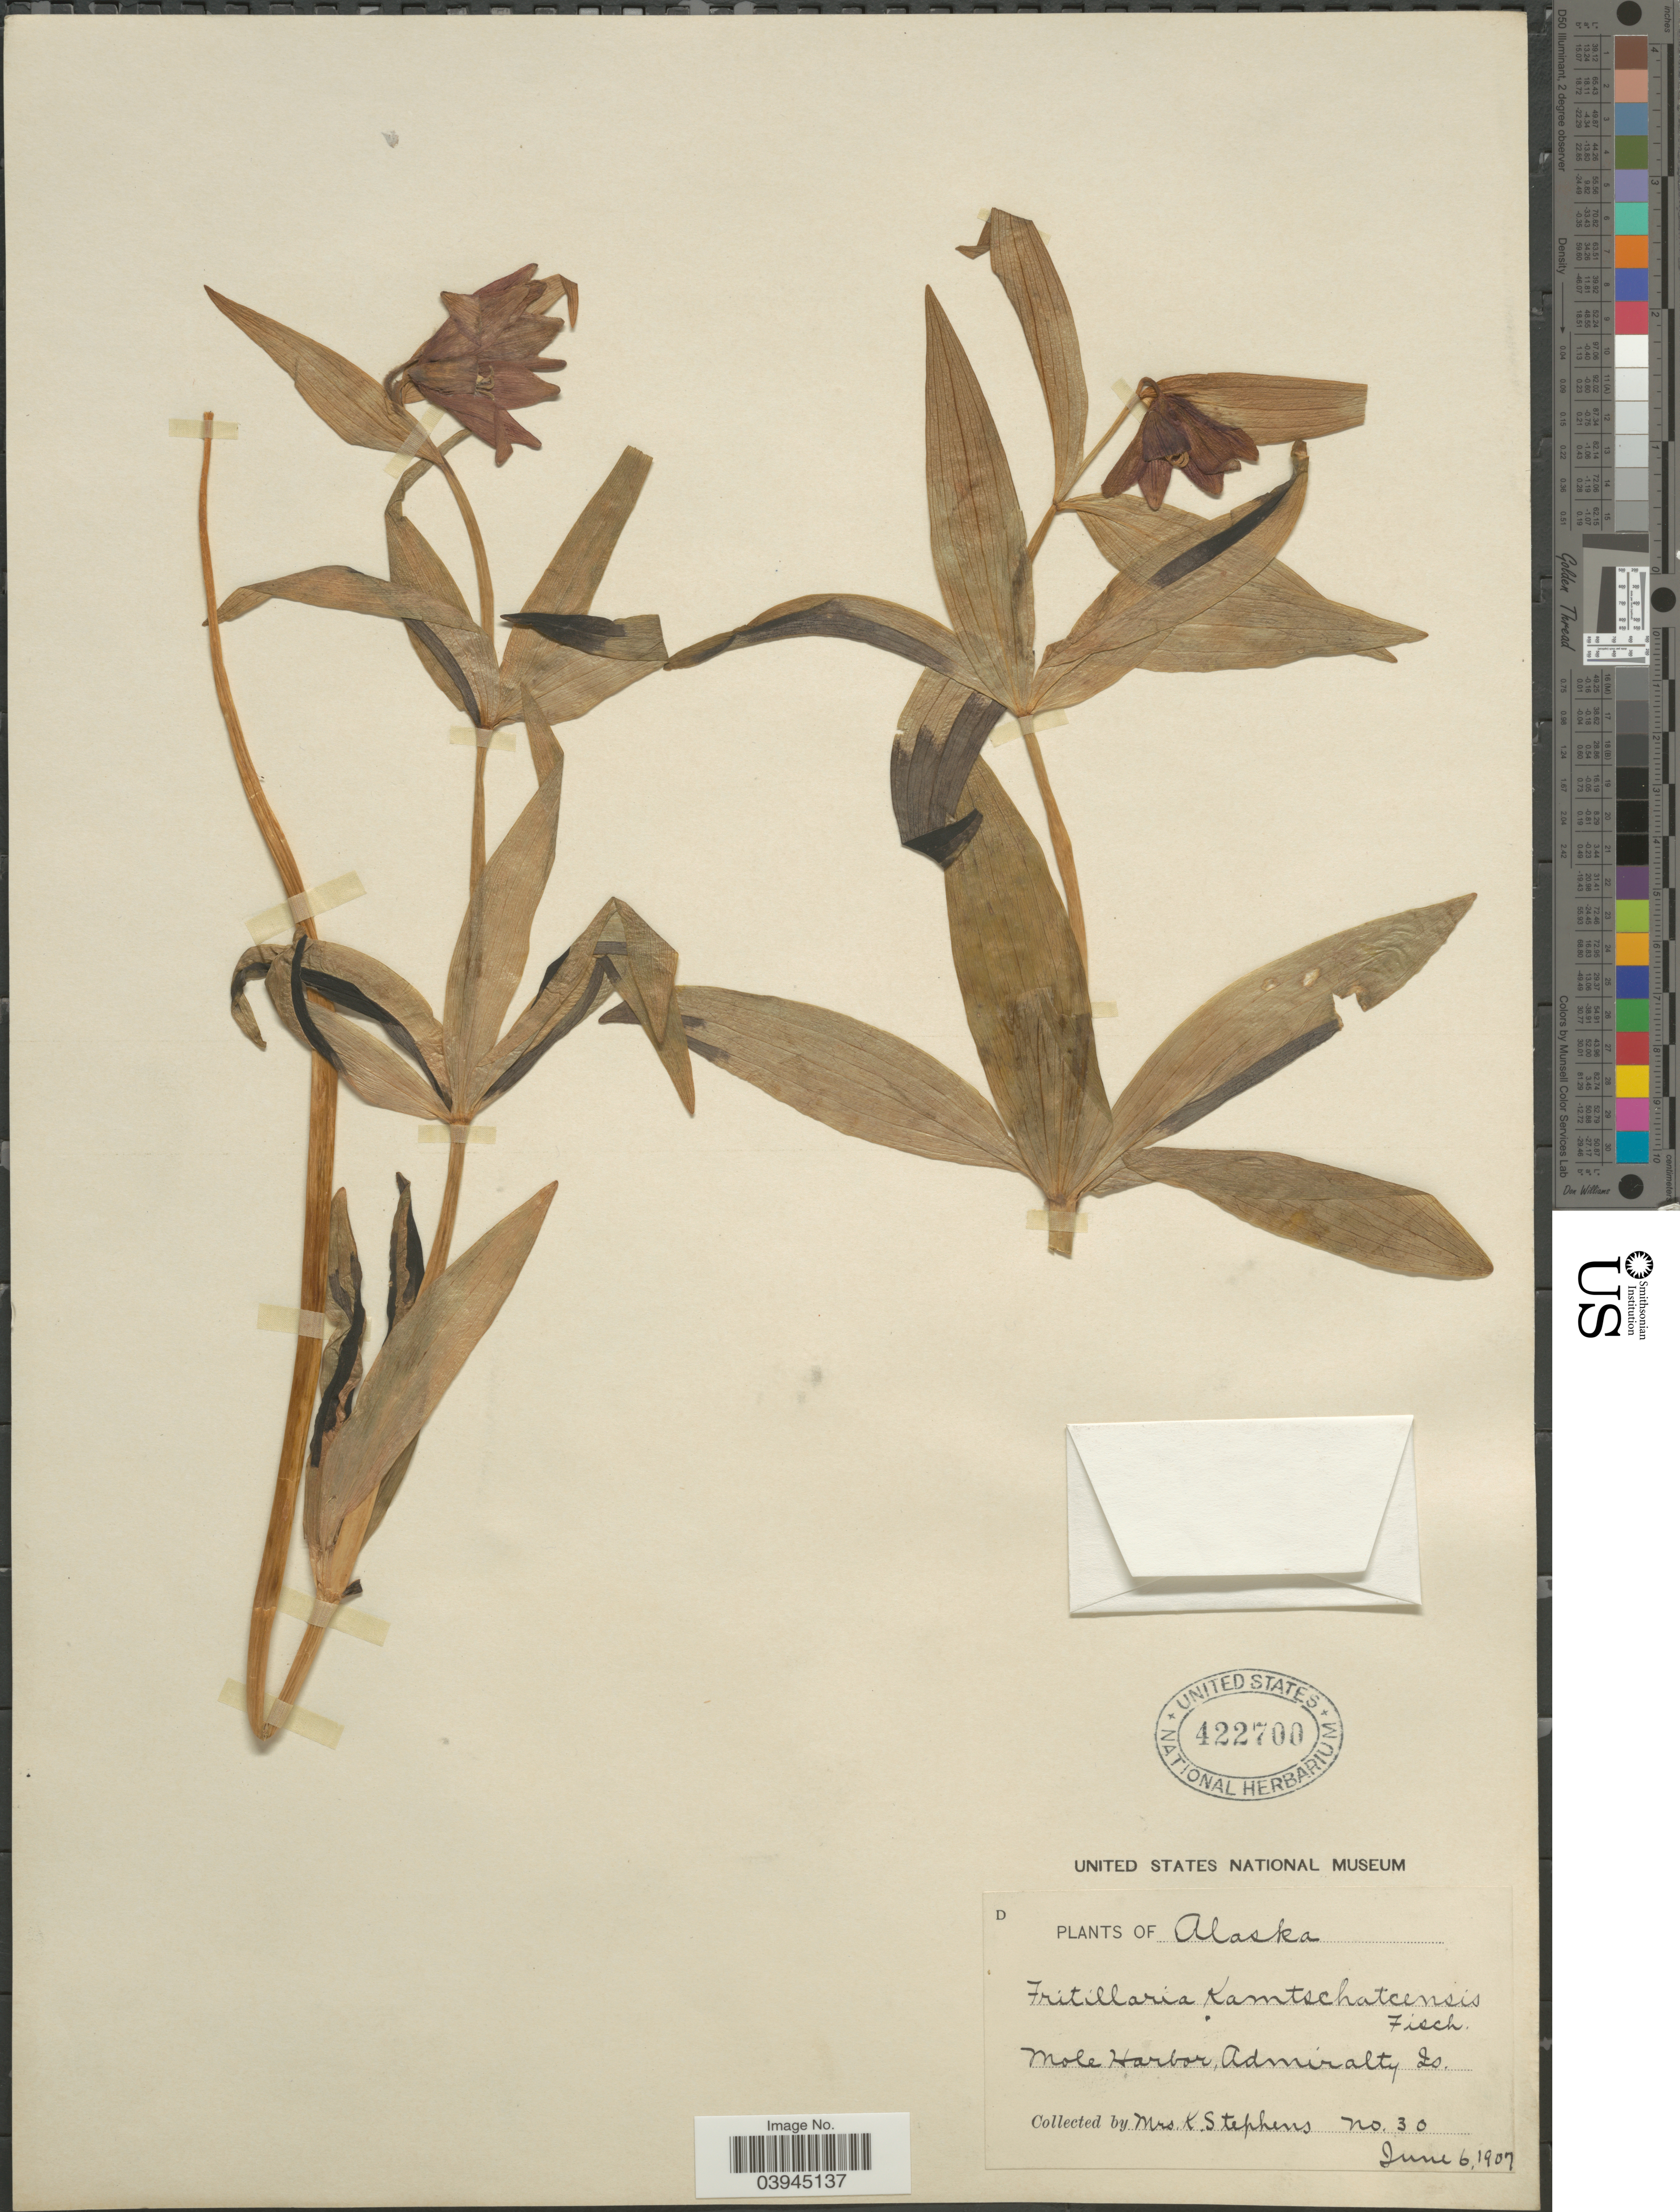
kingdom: Plantae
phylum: Tracheophyta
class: Liliopsida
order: Liliales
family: Liliaceae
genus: Fritillaria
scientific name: Fritillaria camschatcensis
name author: (L.) Ker Gawl.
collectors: K. Stephens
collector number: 30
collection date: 1907-06-06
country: United States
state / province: Alaska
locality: Mole Harbor, Admiralty Is.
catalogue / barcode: US 422700